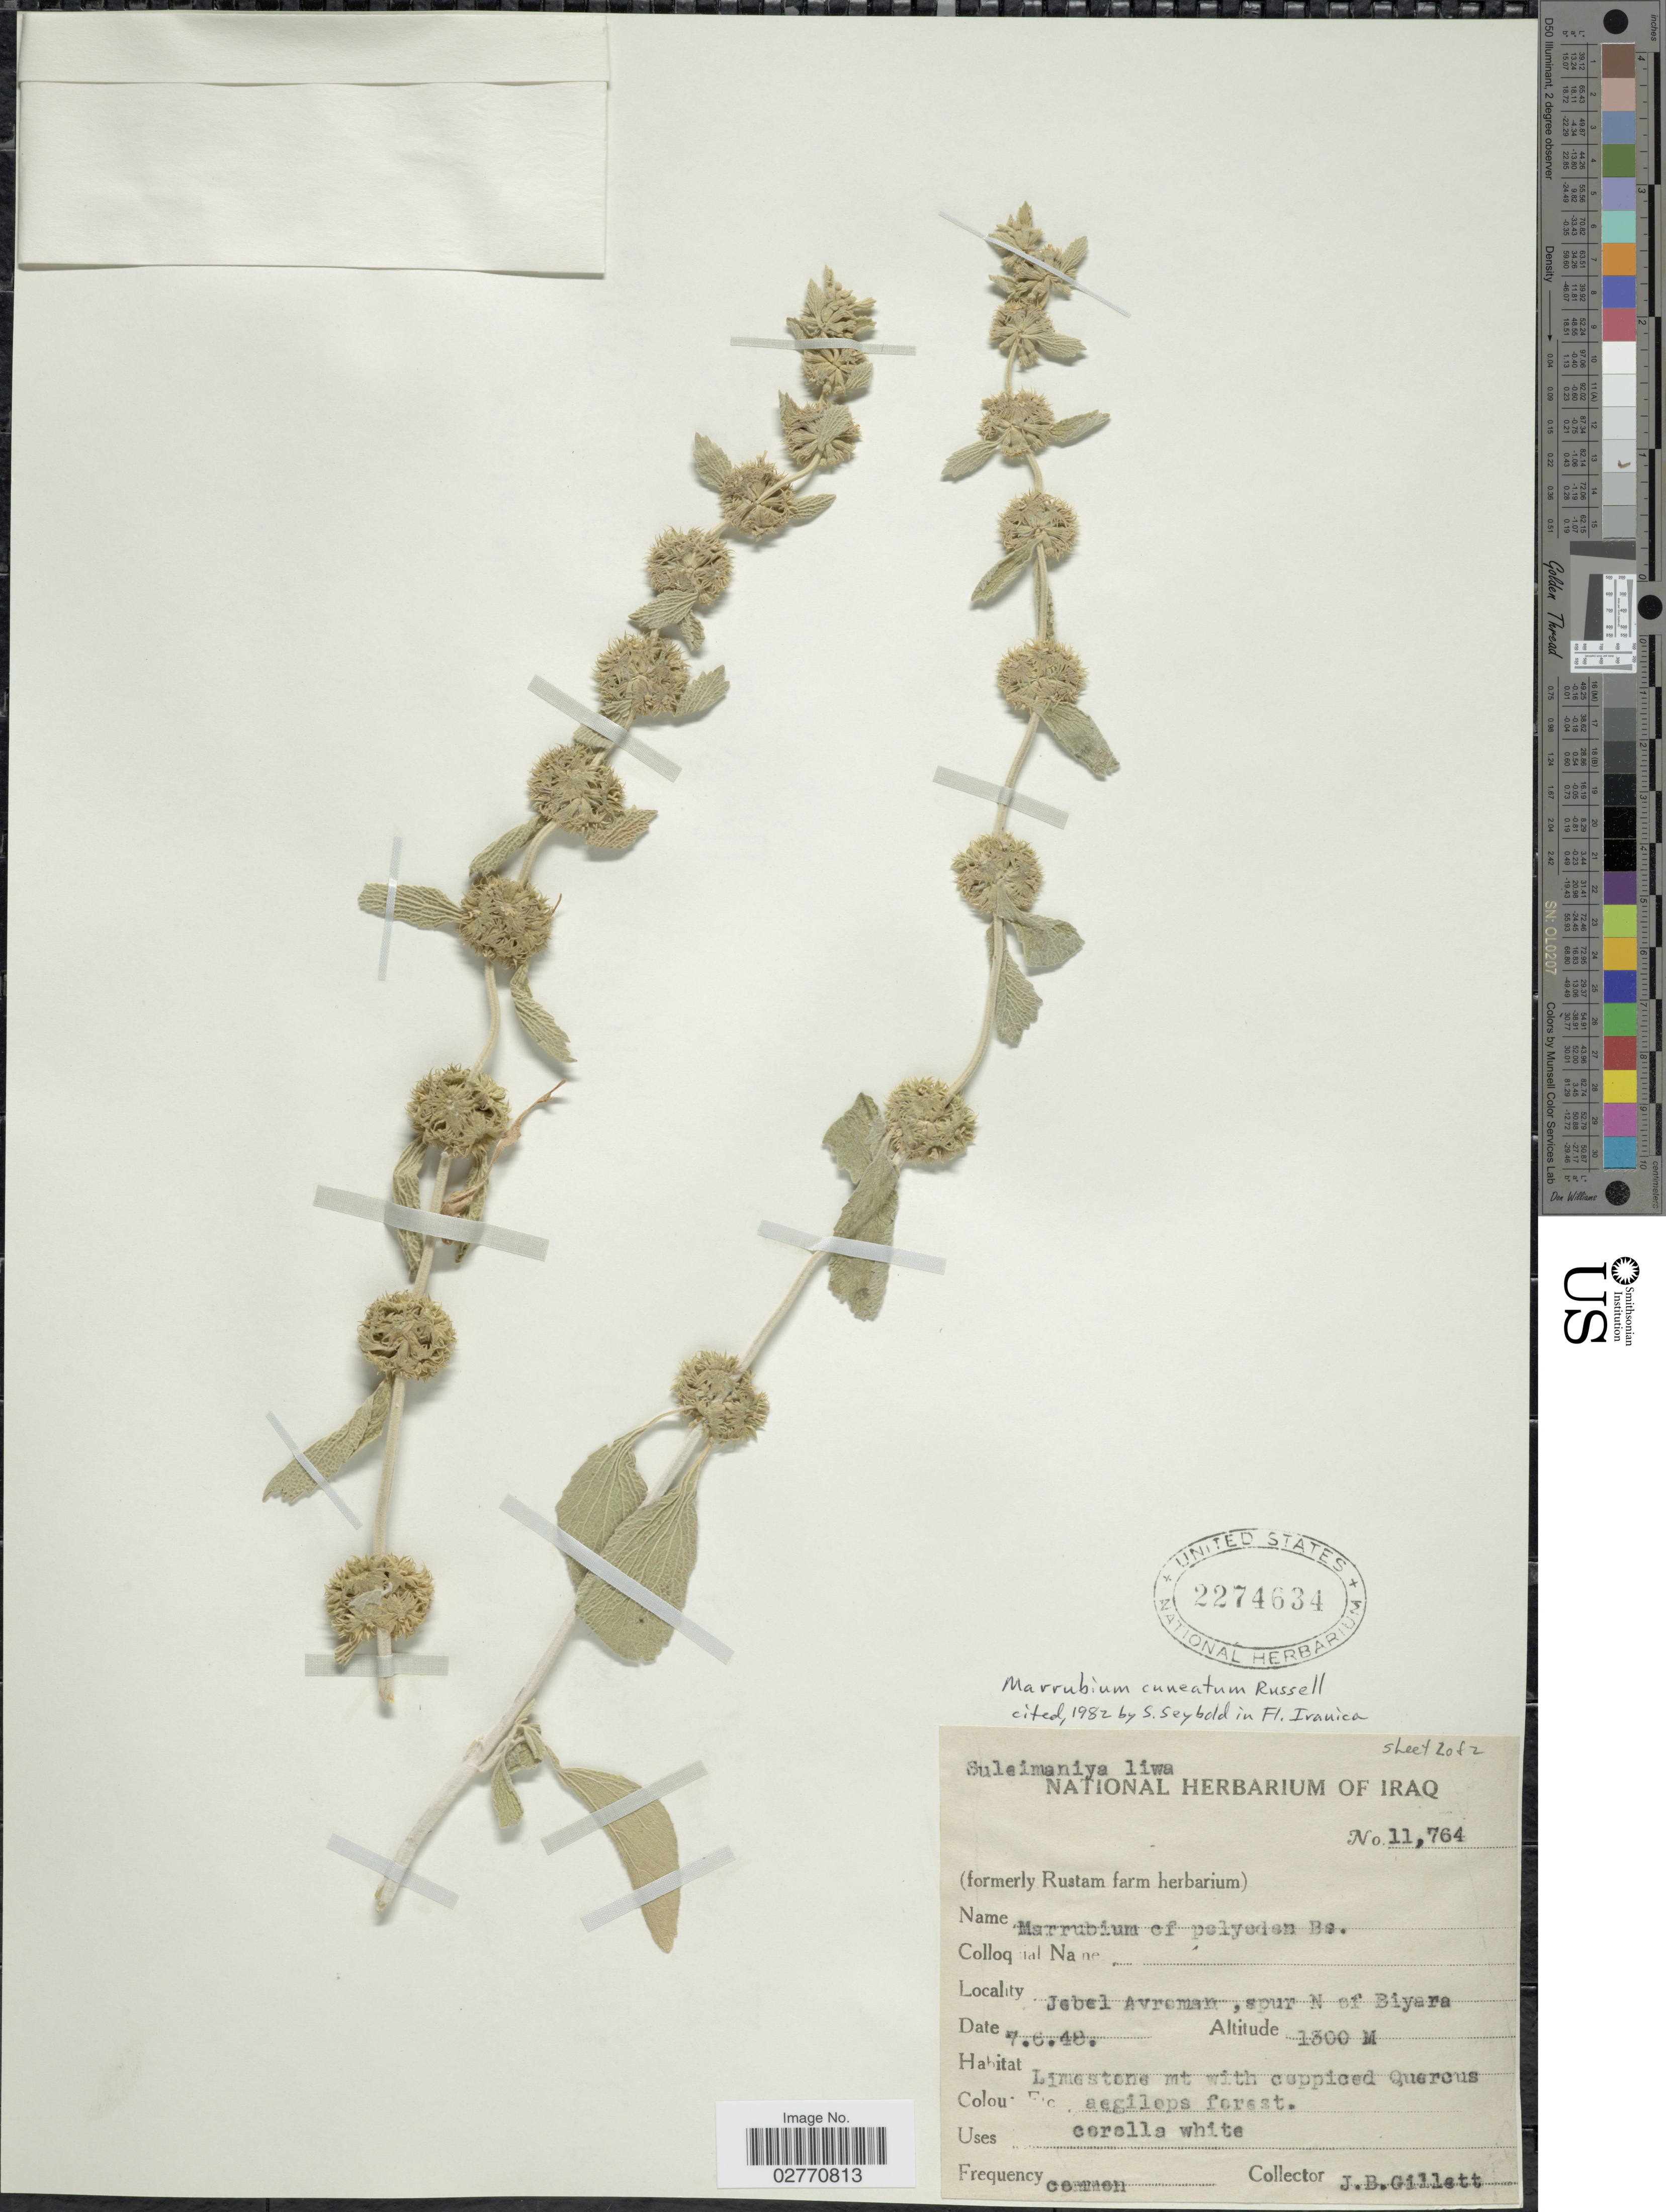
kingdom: Plantae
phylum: Tracheophyta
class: Magnoliopsida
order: Lamiales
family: Lamiaceae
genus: Marrubium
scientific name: Marrubium cuneatum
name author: Banks & Sol.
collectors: J. B. Gillett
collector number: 11764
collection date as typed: Transcribed d/m/y: 7/6/48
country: Iraq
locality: Suleimaniya liwa. Jebel Avroman, spur N of Biyara.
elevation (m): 1300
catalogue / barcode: US 2274634